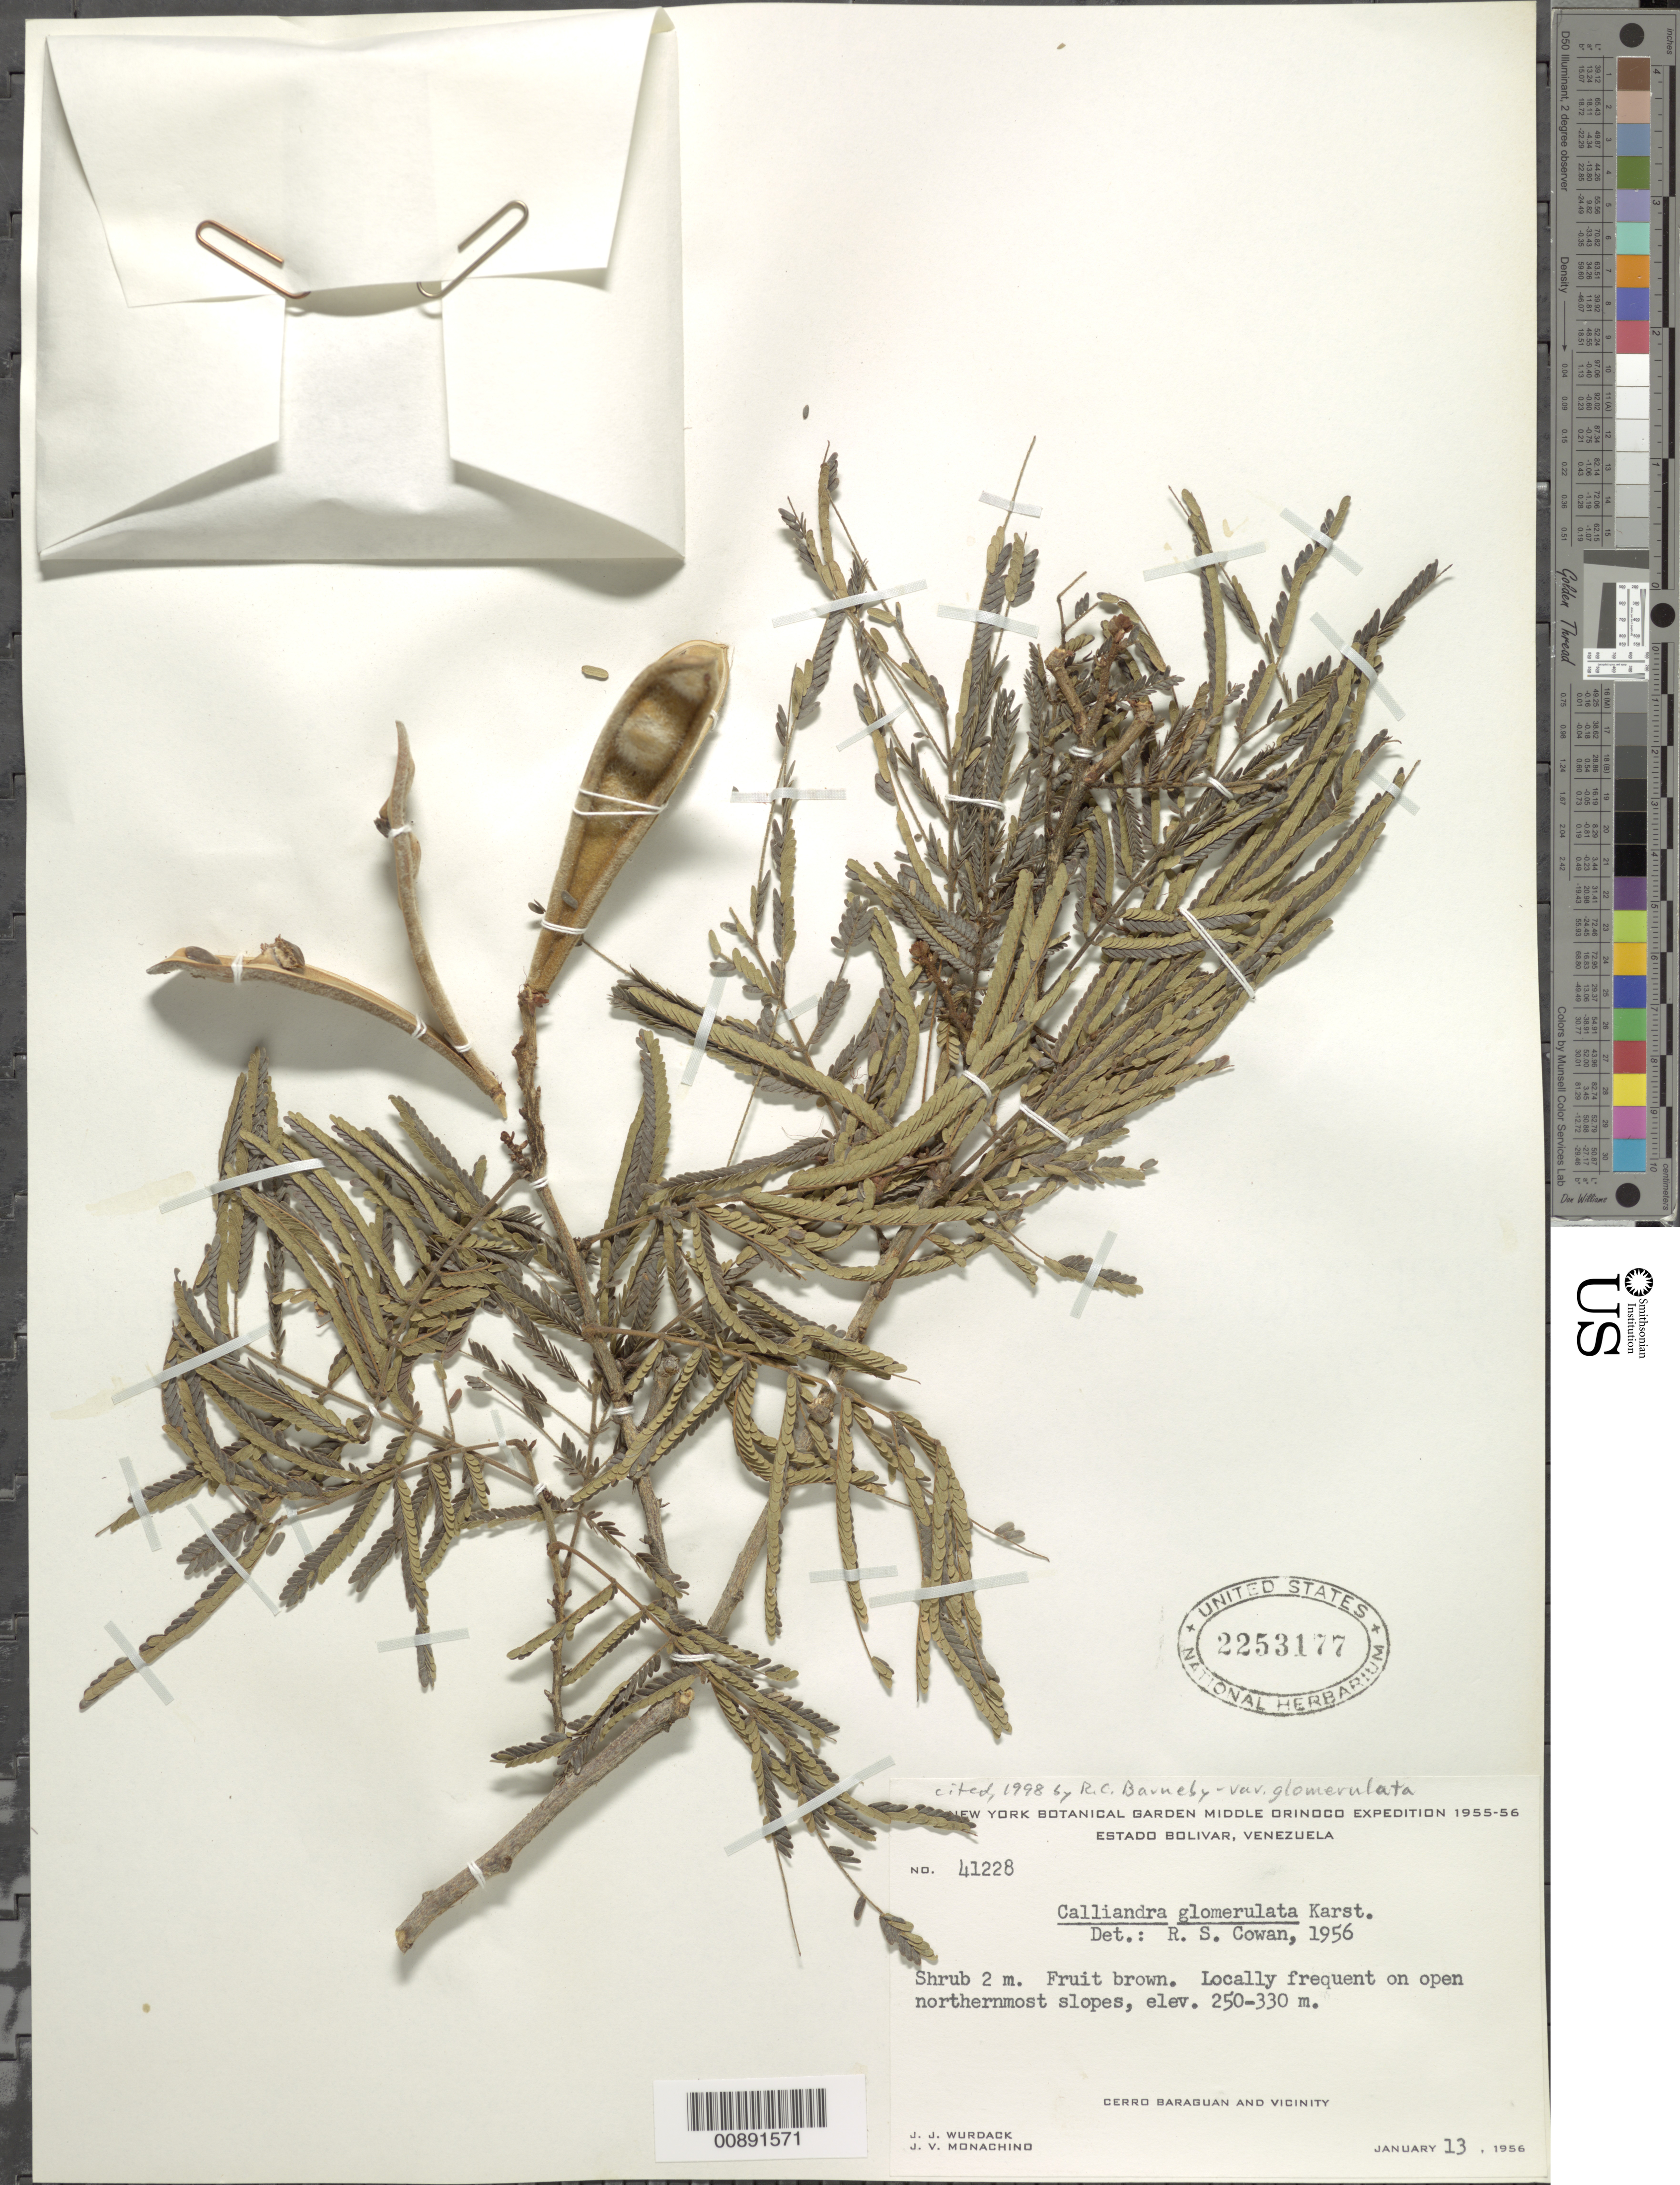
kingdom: Plantae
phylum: Tracheophyta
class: Magnoliopsida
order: Fabales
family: Fabaceae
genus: Calliandra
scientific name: Calliandra glomerulata var. glomerulata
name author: H. Karst.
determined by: Irwin, Howard S.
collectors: J. J. Wurdack & J. V. Monachino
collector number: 41228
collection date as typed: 13-Jan-56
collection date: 1956-01-13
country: Venezuela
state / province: Bolívar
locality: Cerro Baraguan, northernmost slopes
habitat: Open slopes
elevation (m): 250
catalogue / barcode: US 2253177